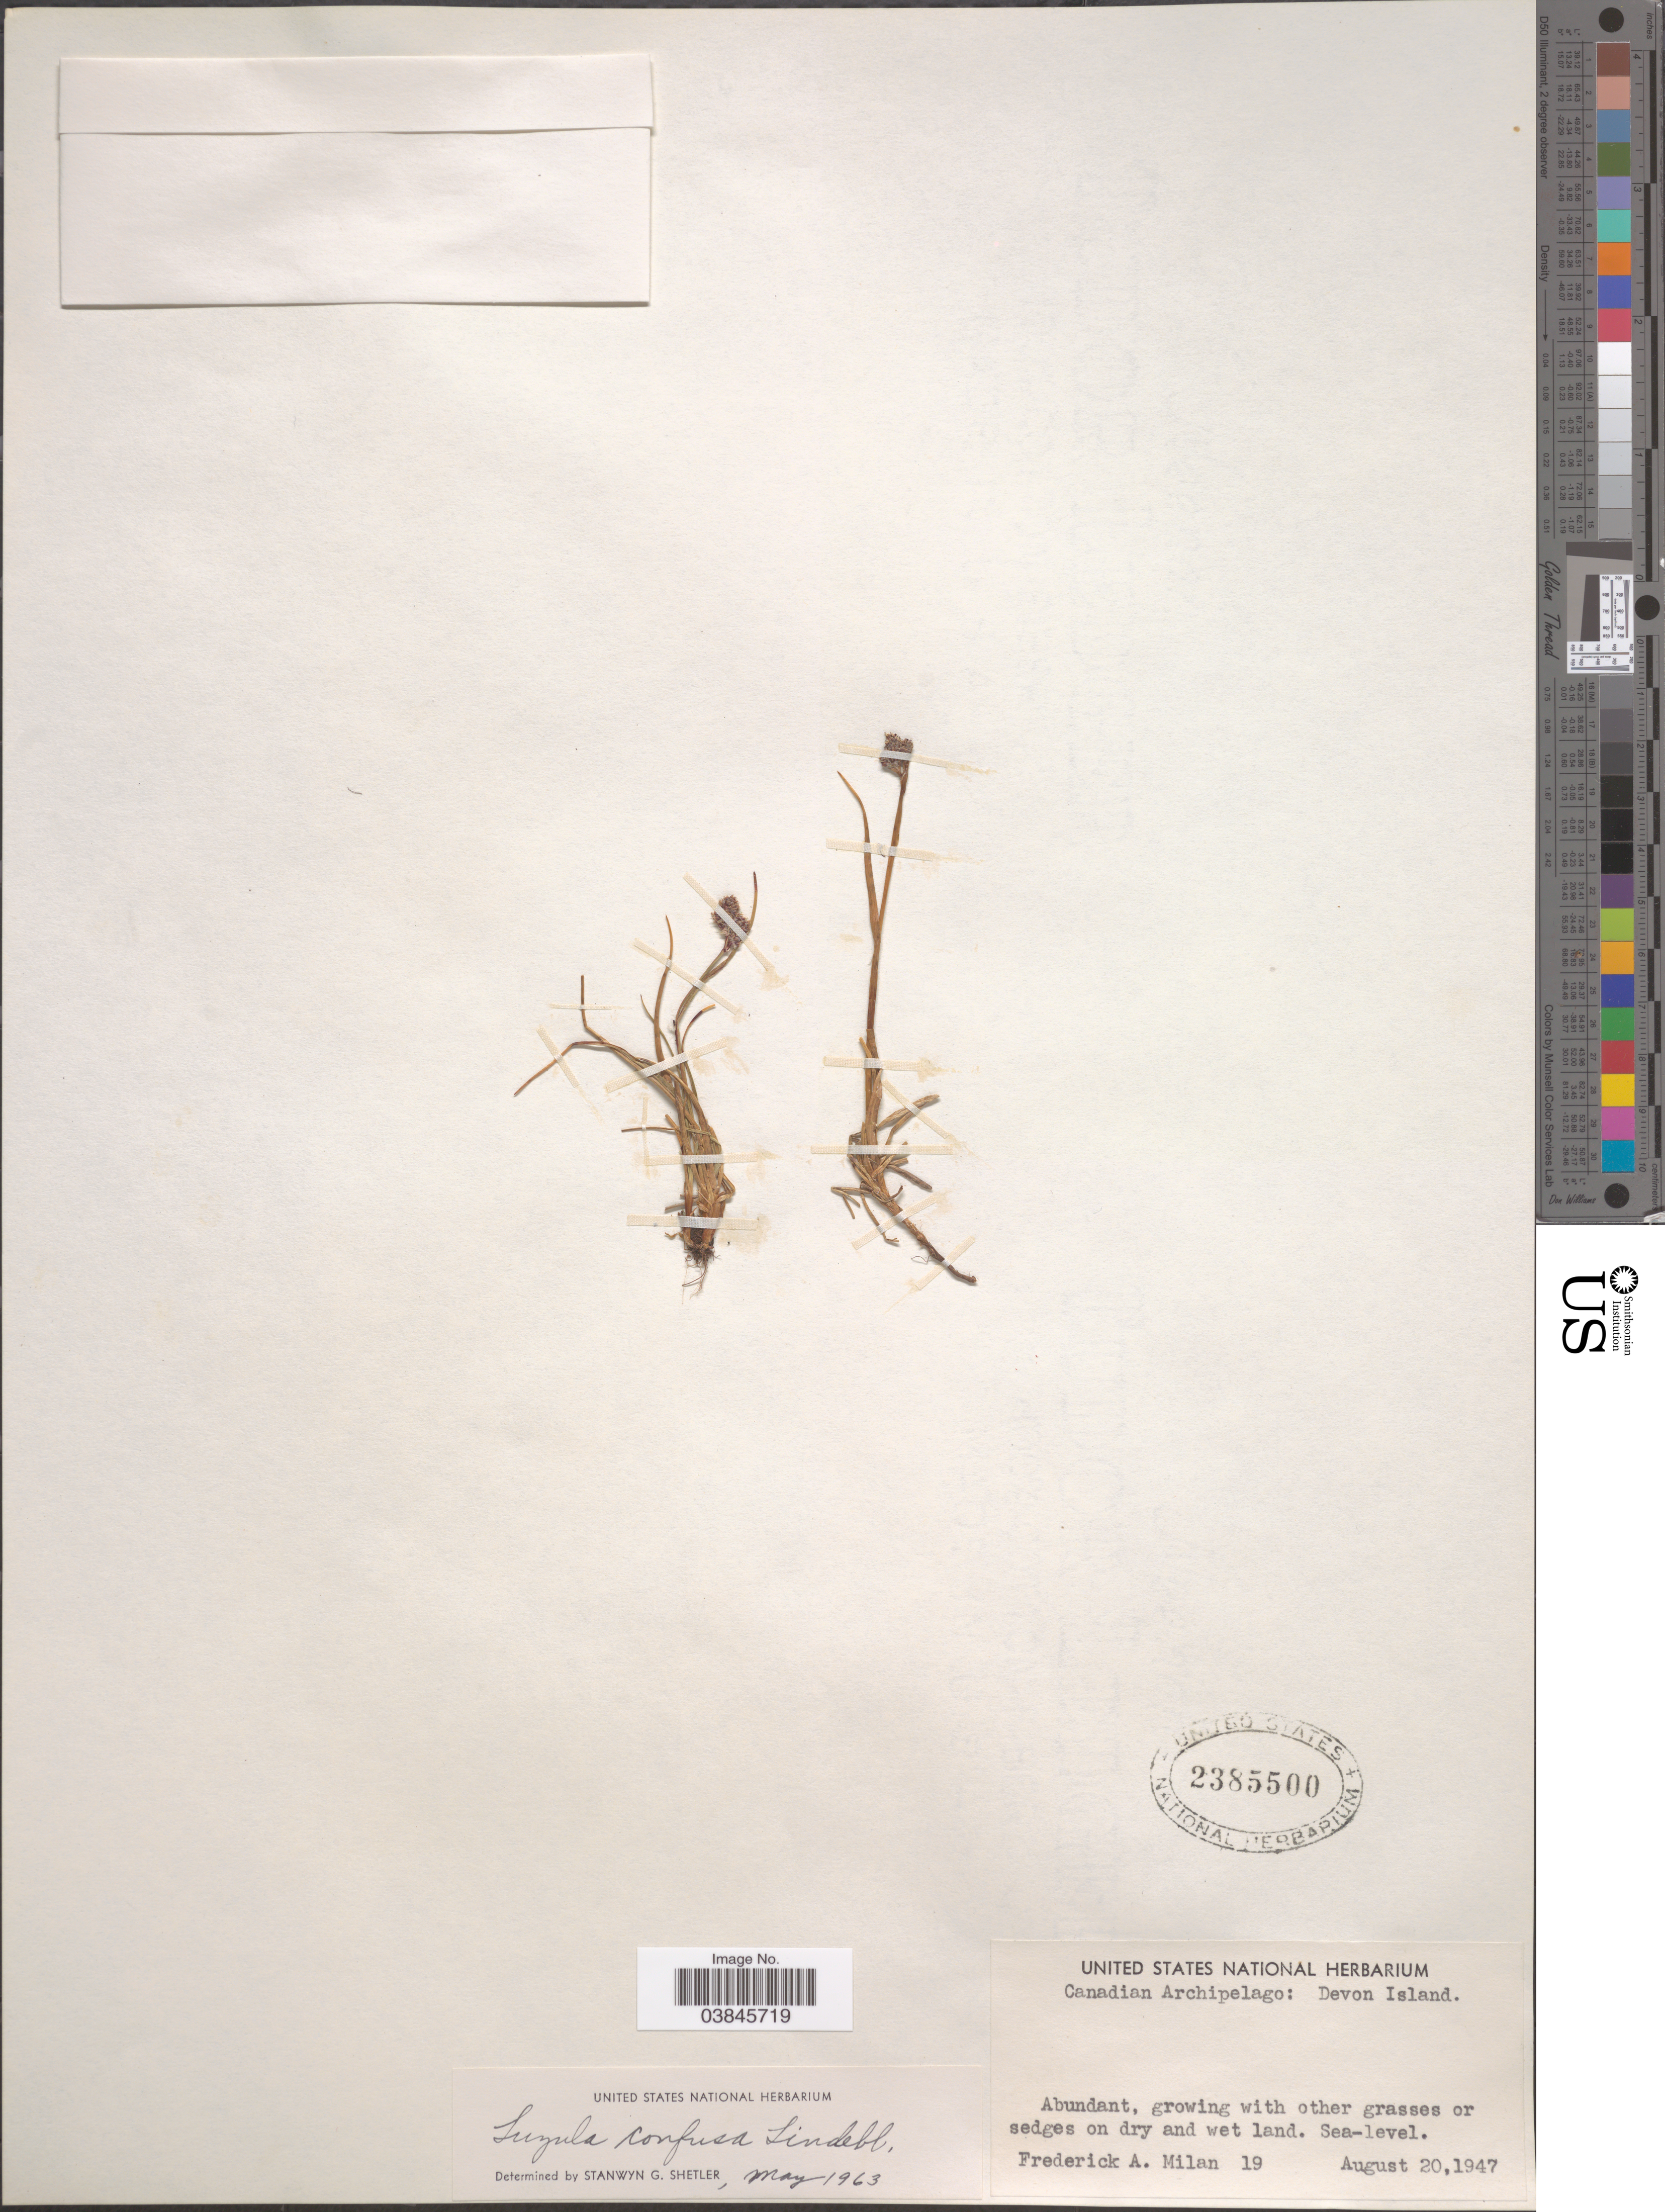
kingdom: Plantae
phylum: Tracheophyta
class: Liliopsida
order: Poales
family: Juncaceae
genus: Luzula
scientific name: Luzula confusa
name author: Lindeb.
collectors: F. Milan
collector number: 19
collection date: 1947-08-20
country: Canada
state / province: Nunavut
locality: Canadian Archipelago: Devon Island.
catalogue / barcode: US 2385500